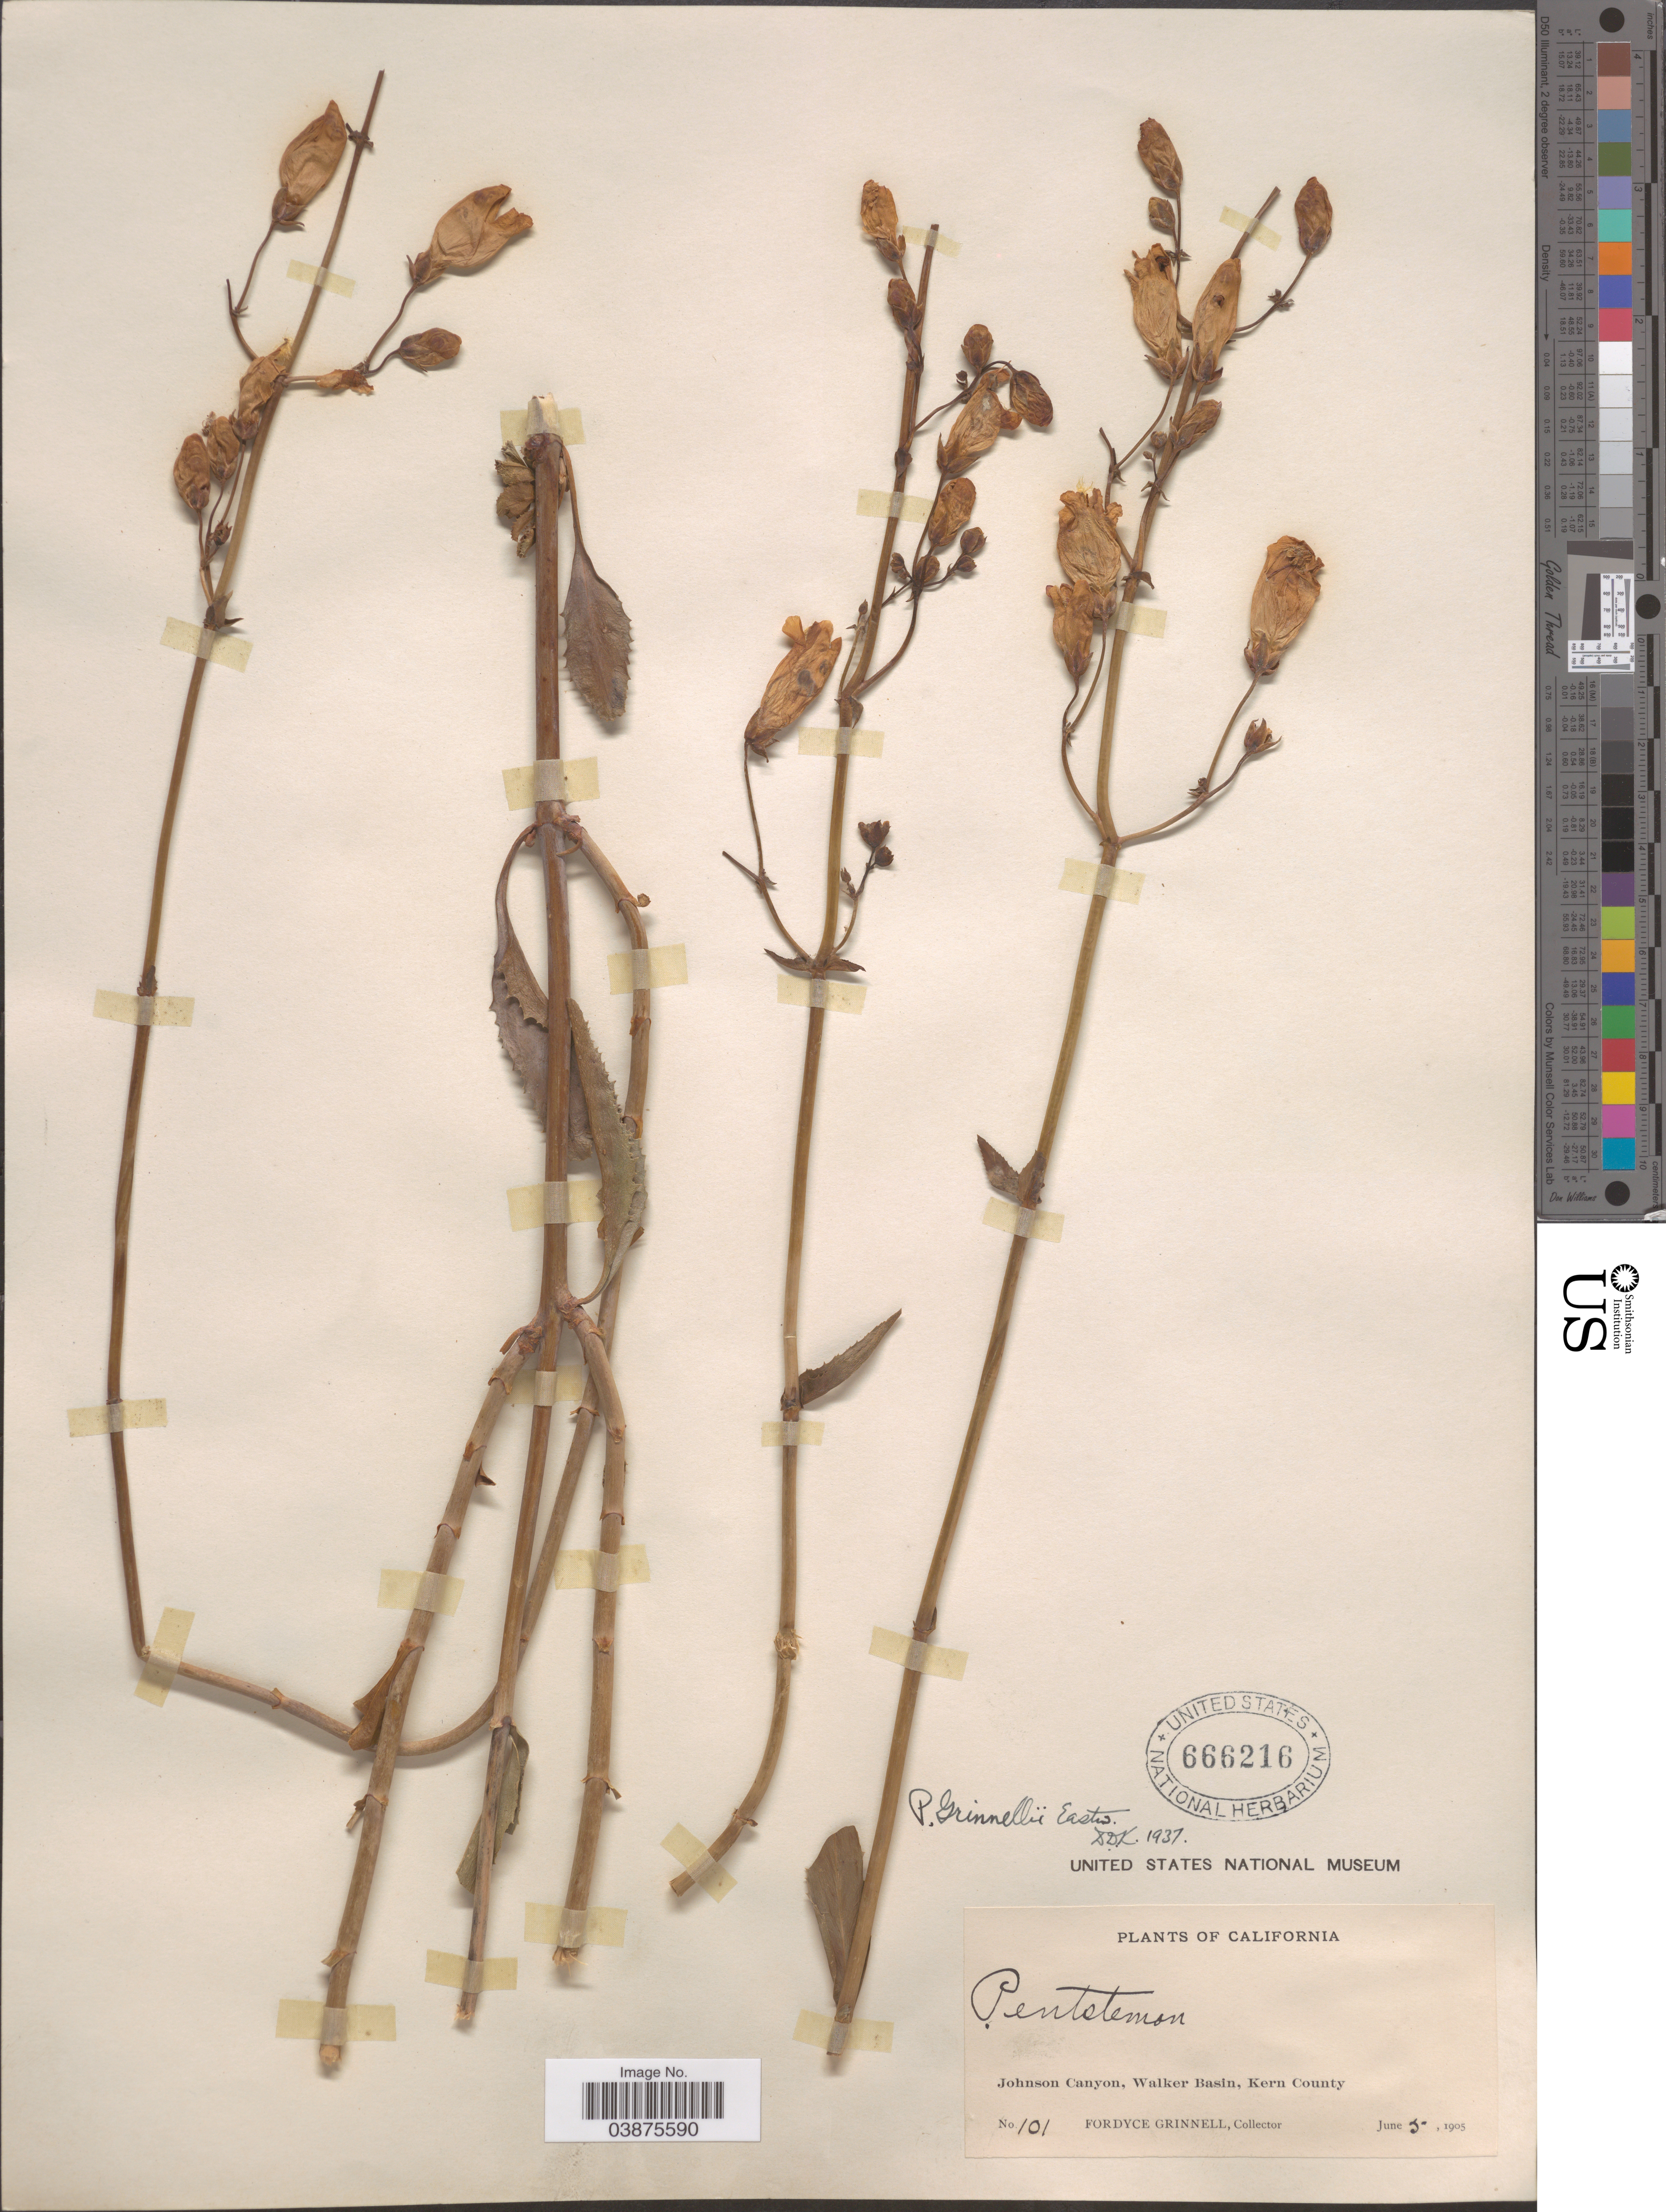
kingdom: Plantae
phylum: Tracheophyta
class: Magnoliopsida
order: Lamiales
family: Plantaginaceae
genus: Penstemon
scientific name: Penstemon grinnellii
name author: Eastw.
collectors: F. Grinnell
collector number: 101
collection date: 1905-06-05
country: United States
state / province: California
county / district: Kern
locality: Johnson Canyon, Walker Basin, Kern County.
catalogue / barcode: US 666216